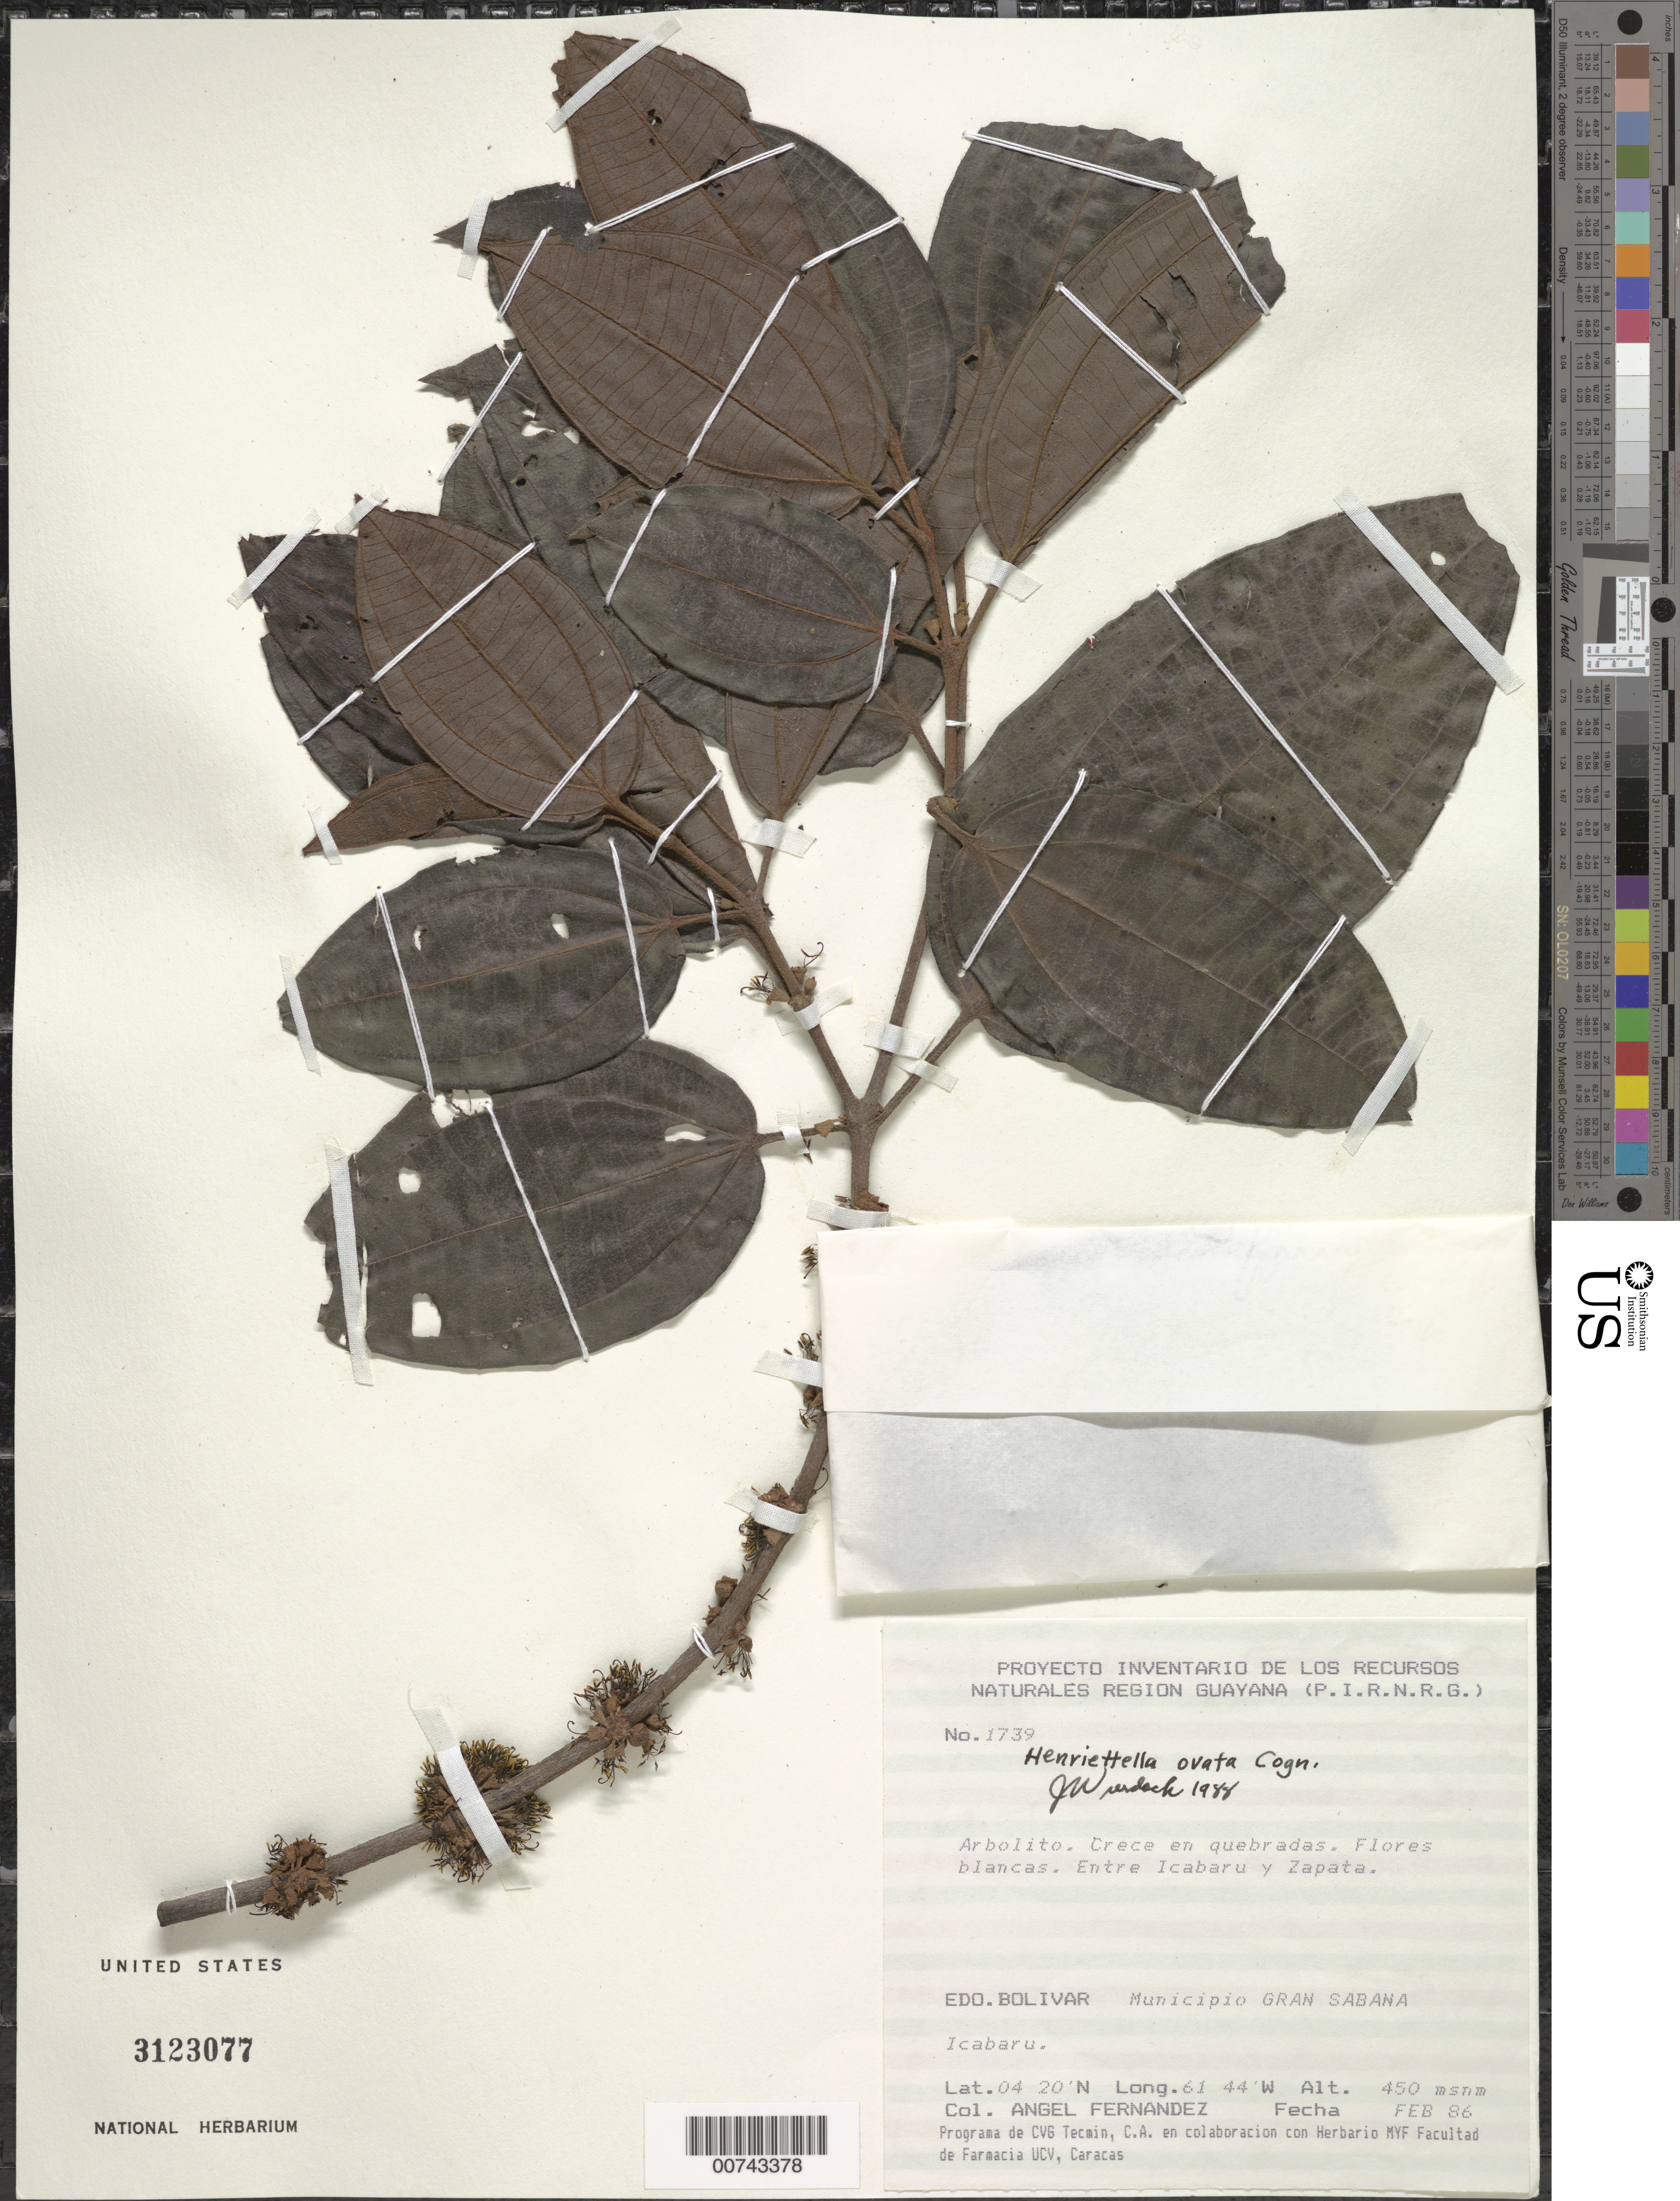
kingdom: Plantae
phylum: Tracheophyta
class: Magnoliopsida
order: Myrtales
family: Melastomataceae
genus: Henriettea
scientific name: Henriettea ovata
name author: (Cogn.) Penneys et al.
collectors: A. Fernández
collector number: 1739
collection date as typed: Feb-86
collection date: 1986-02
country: Venezuela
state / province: Bolívar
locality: Mun. Gran Sabana, entre Icabarú y Zapata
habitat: Crece en quebradas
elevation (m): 450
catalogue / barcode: US 3123077